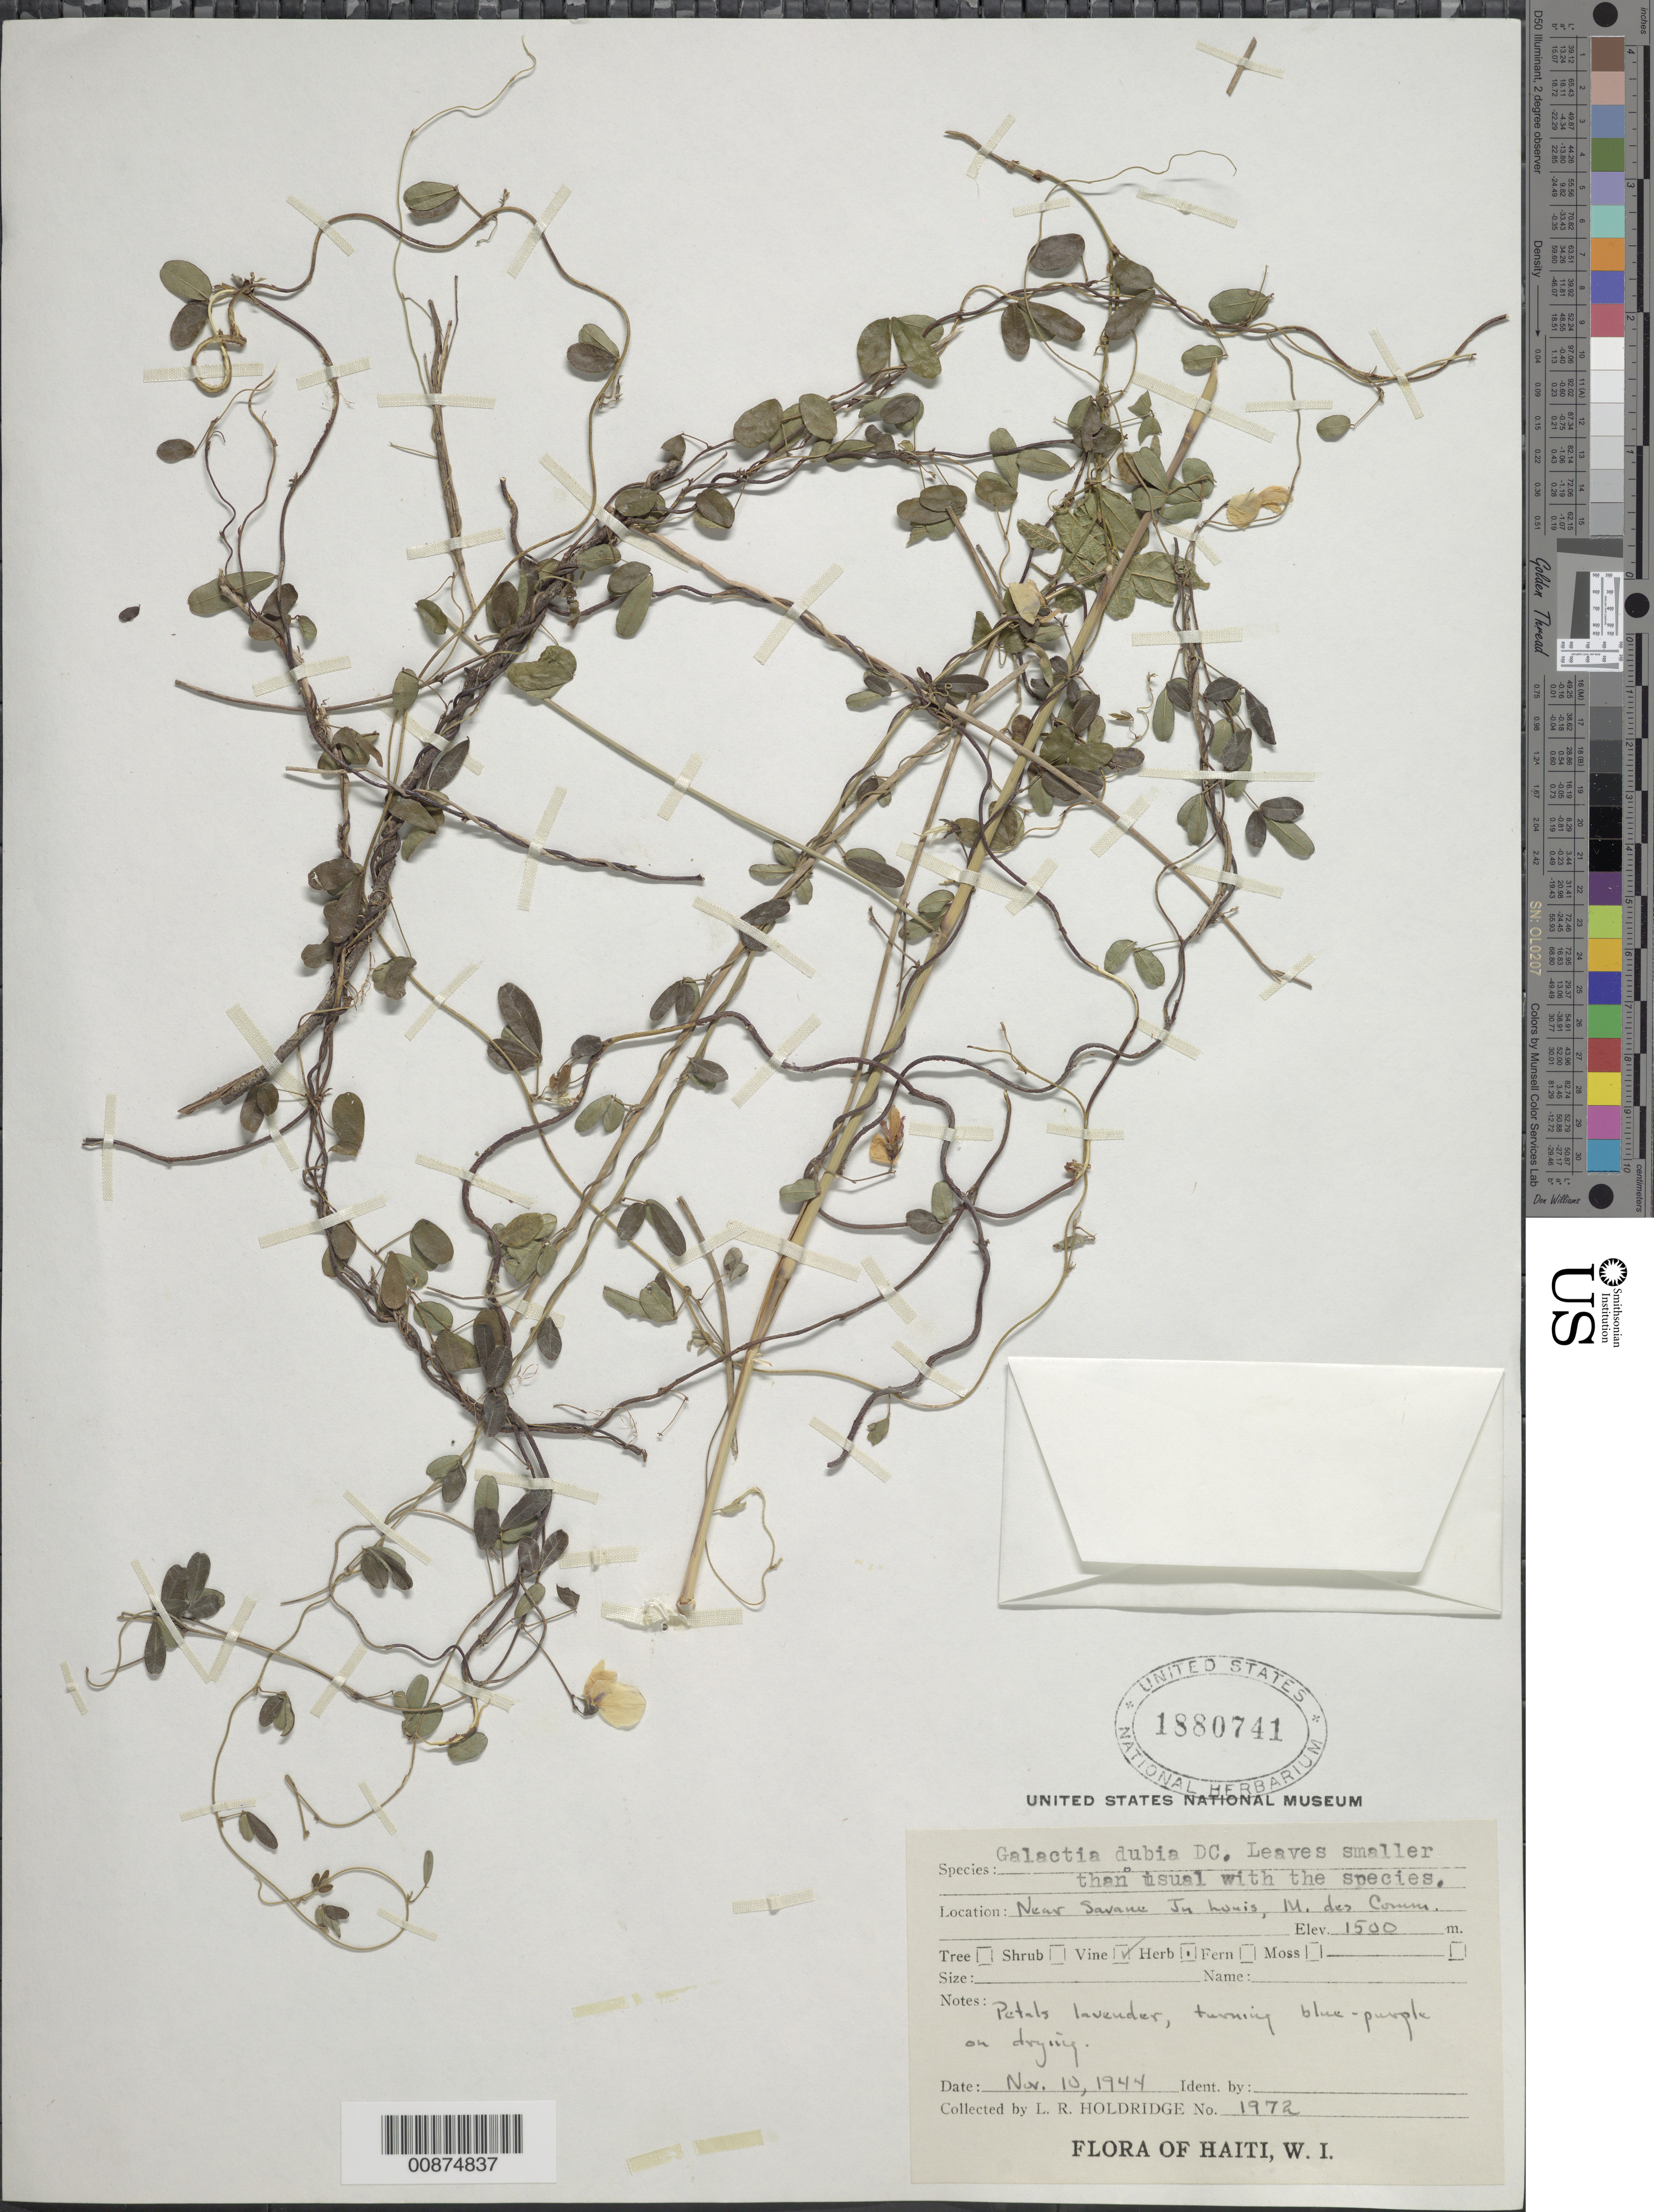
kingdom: Plantae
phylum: Tracheophyta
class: Magnoliopsida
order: Fabales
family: Fabaceae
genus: Galactia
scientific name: Galactia dubia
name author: DC.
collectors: L. Holdridge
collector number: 1972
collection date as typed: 10 Nov 1944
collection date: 1944-11-10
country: Haiti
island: Hispaniola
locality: Near Savane Jn Louis, M. des Comm.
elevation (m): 1500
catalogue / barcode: US 1880741